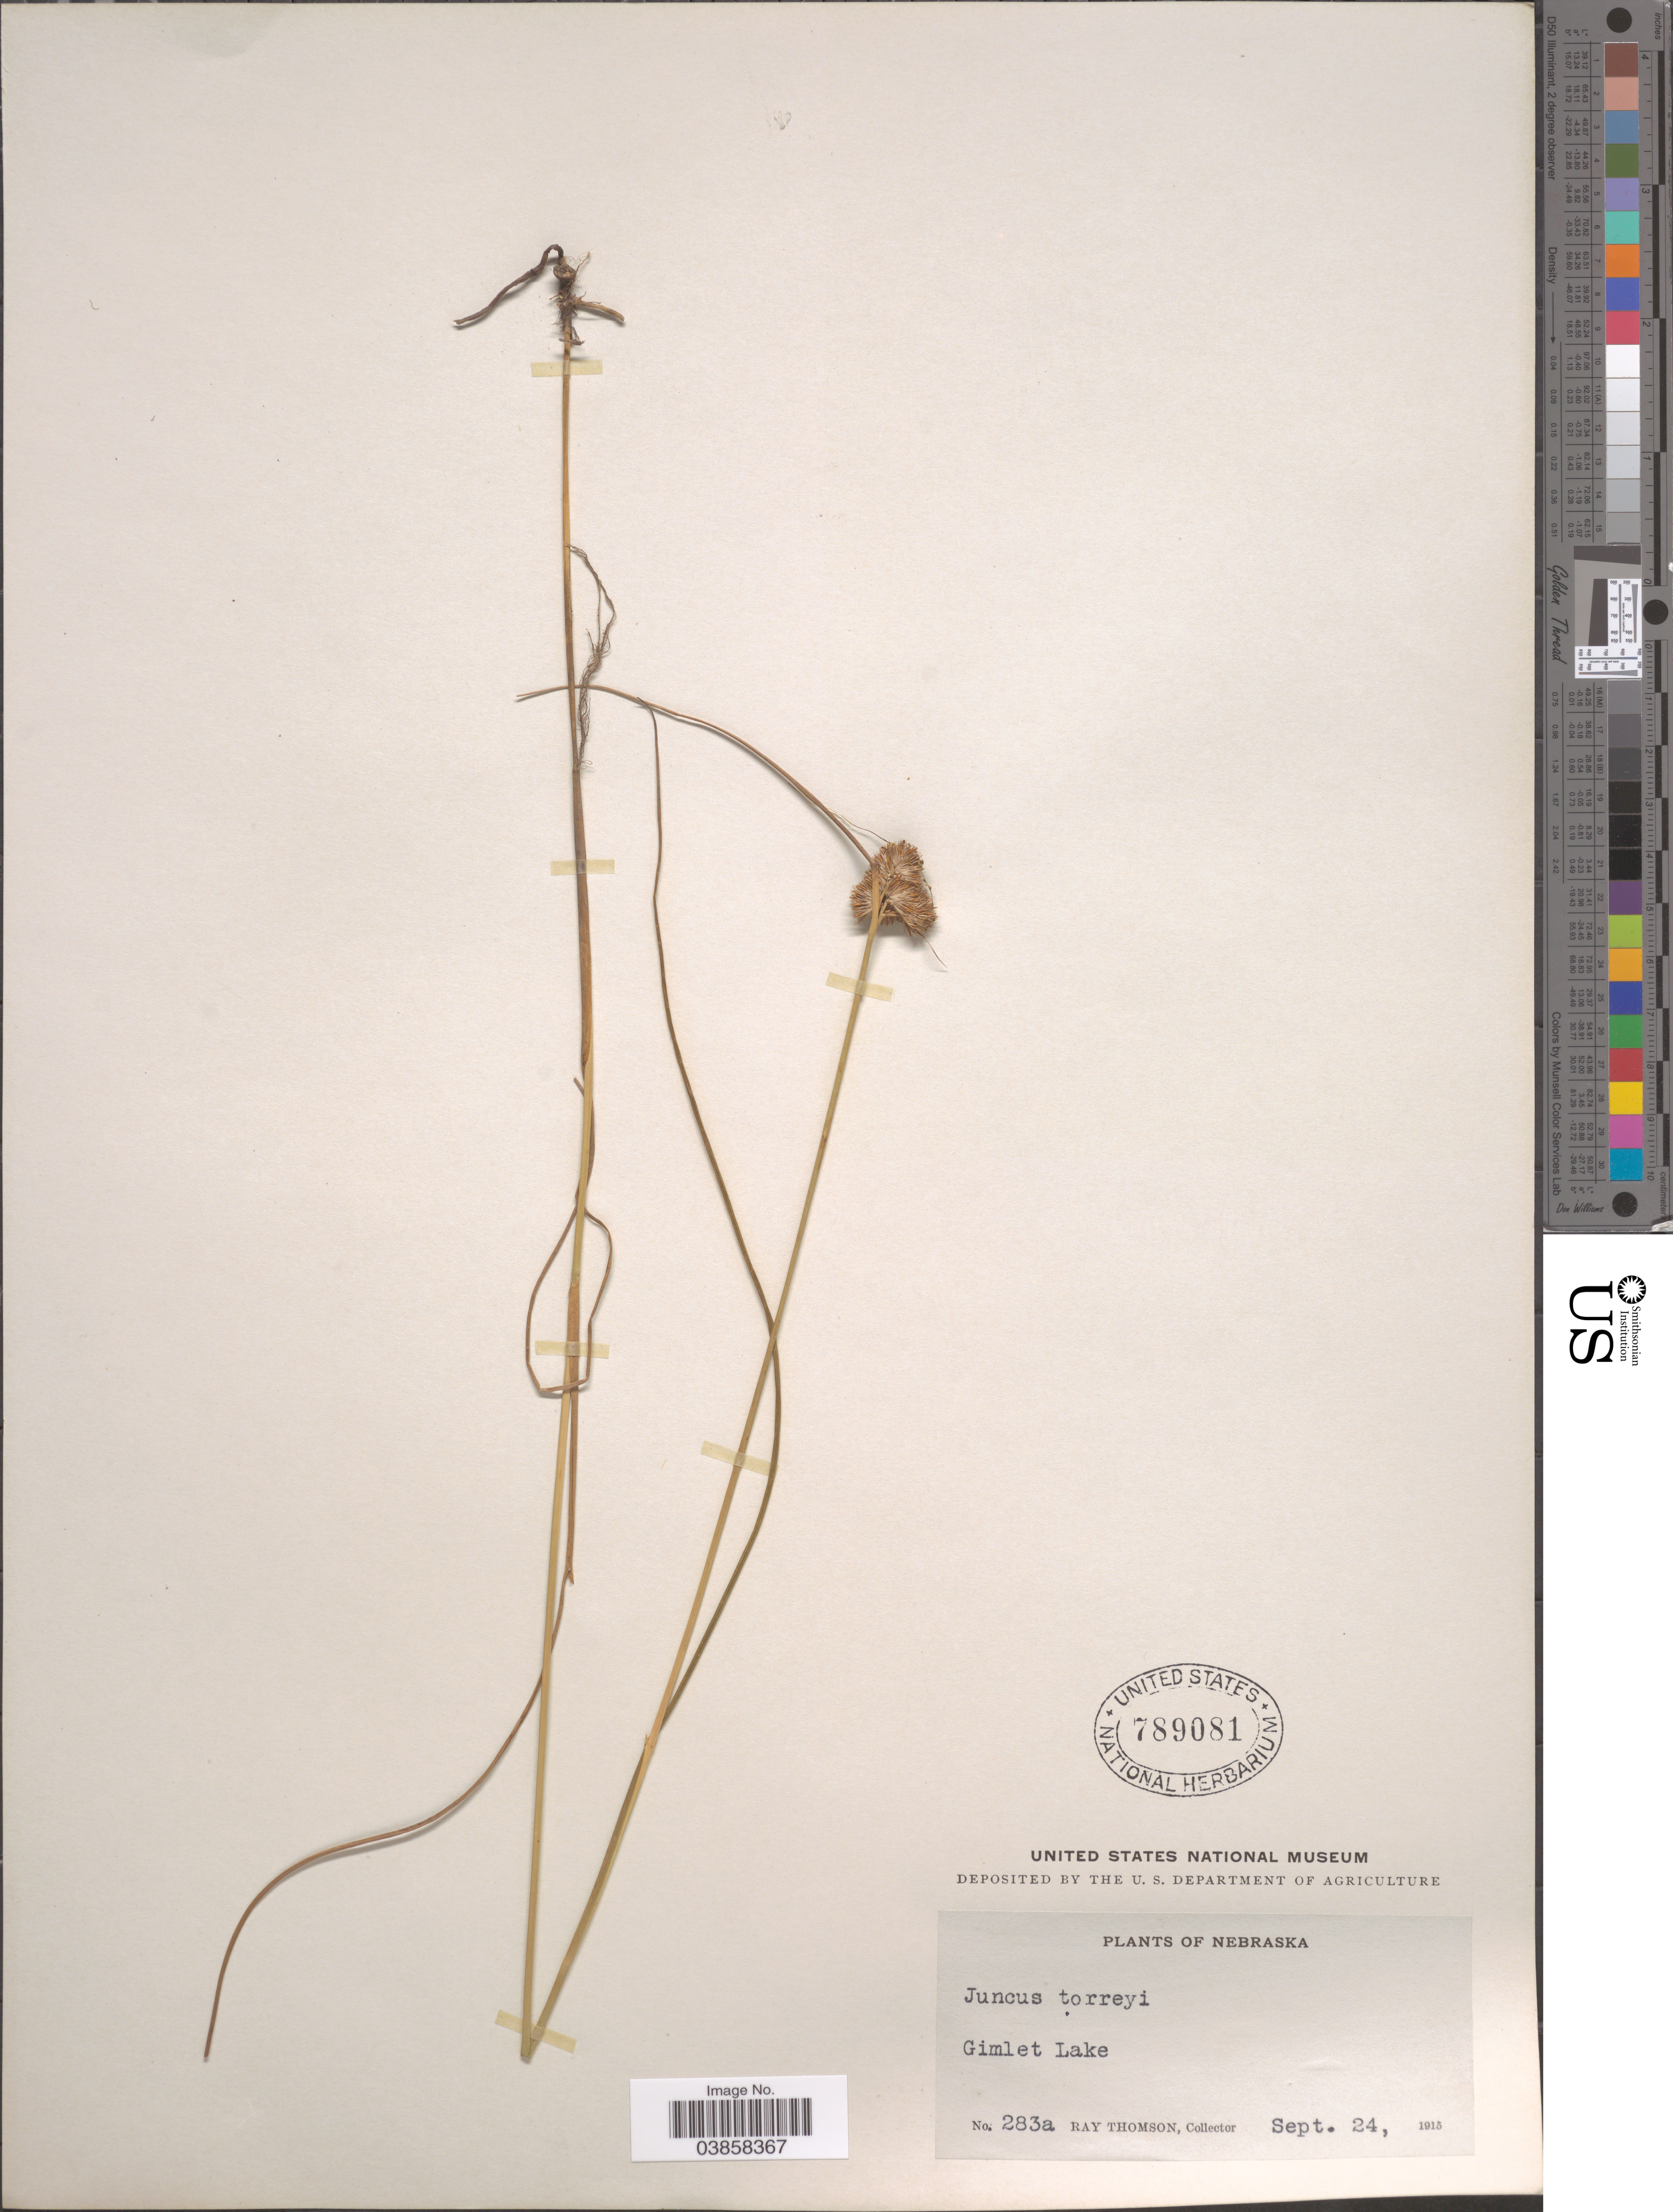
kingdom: Plantae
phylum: Tracheophyta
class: Liliopsida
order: Poales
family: Juncaceae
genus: Juncus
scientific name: Juncus torreyi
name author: Coville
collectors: R. Thomson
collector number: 283a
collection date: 1915-09-24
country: United States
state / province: Nebraska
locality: Gimlet Lake.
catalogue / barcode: US 789081